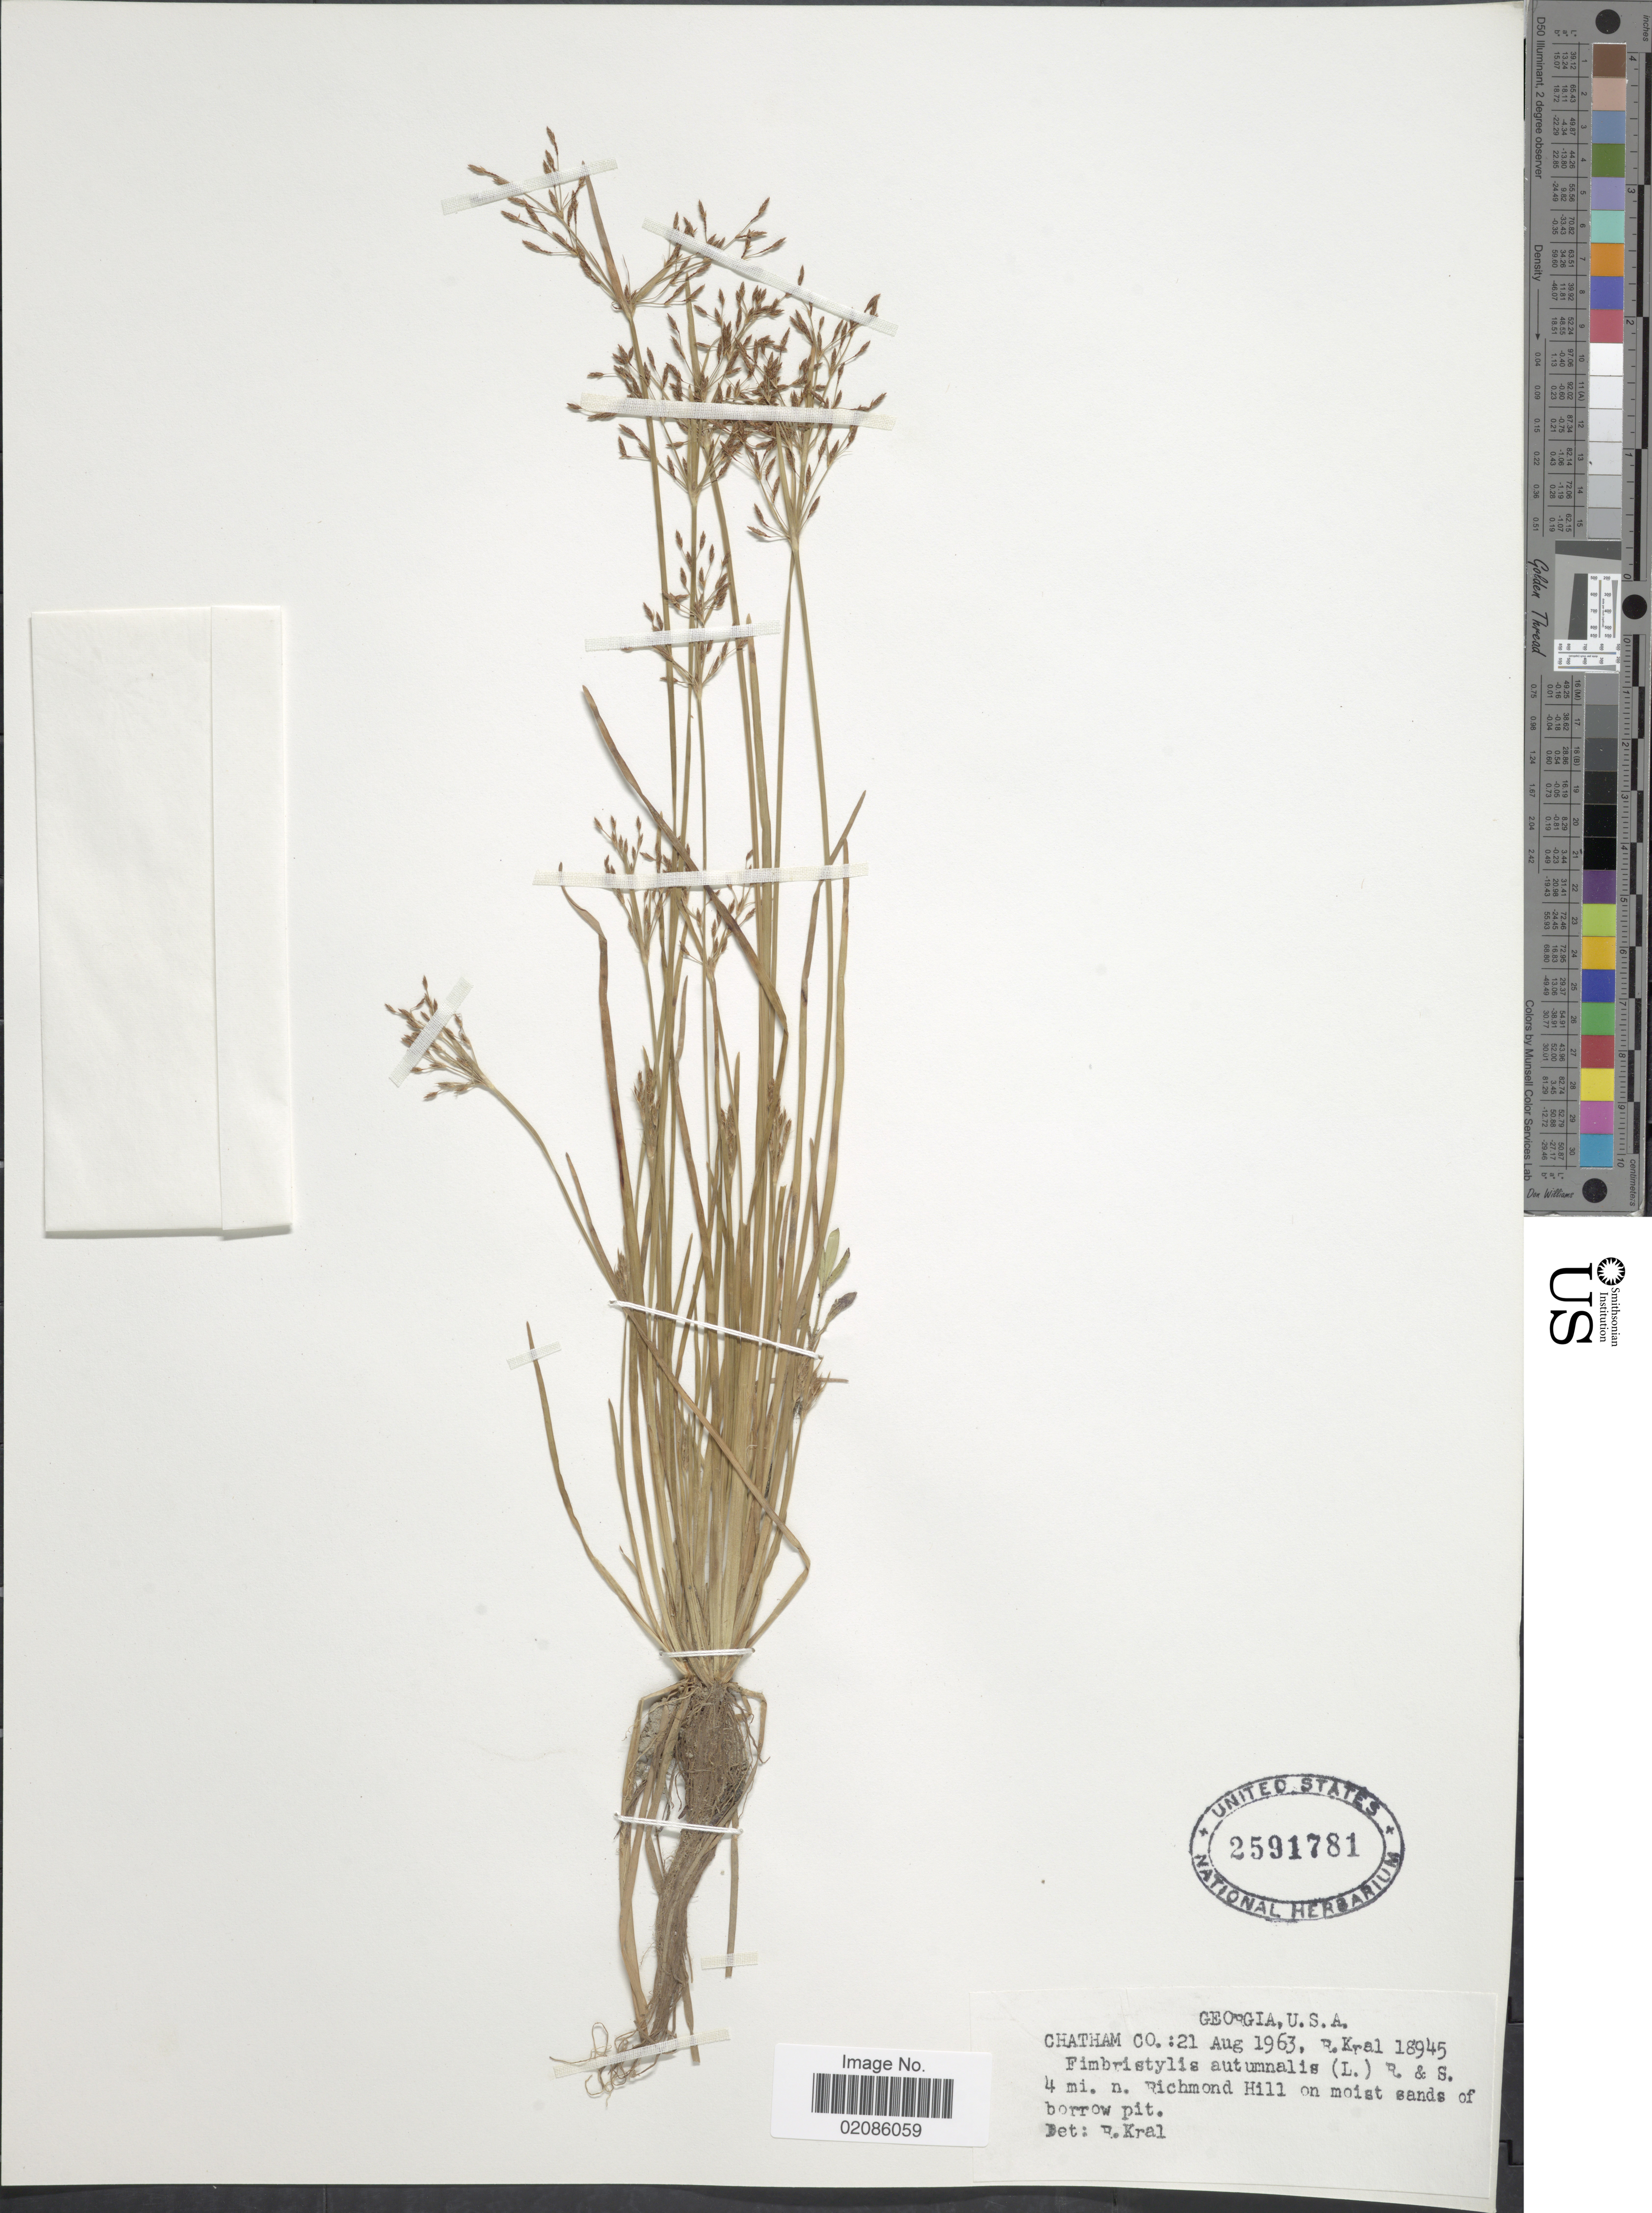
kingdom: Plantae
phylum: Tracheophyta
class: Liliopsida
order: Poales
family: Cyperaceae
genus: Fimbristylis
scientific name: Fimbristylis autumnalis (L.) Roem. & Schult.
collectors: R. Kral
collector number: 18945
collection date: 1963-08-21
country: United States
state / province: Georgia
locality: Chatham Co. 4 mi. n. Richmond Hill on moist sands of borrow pit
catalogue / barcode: US 2591781